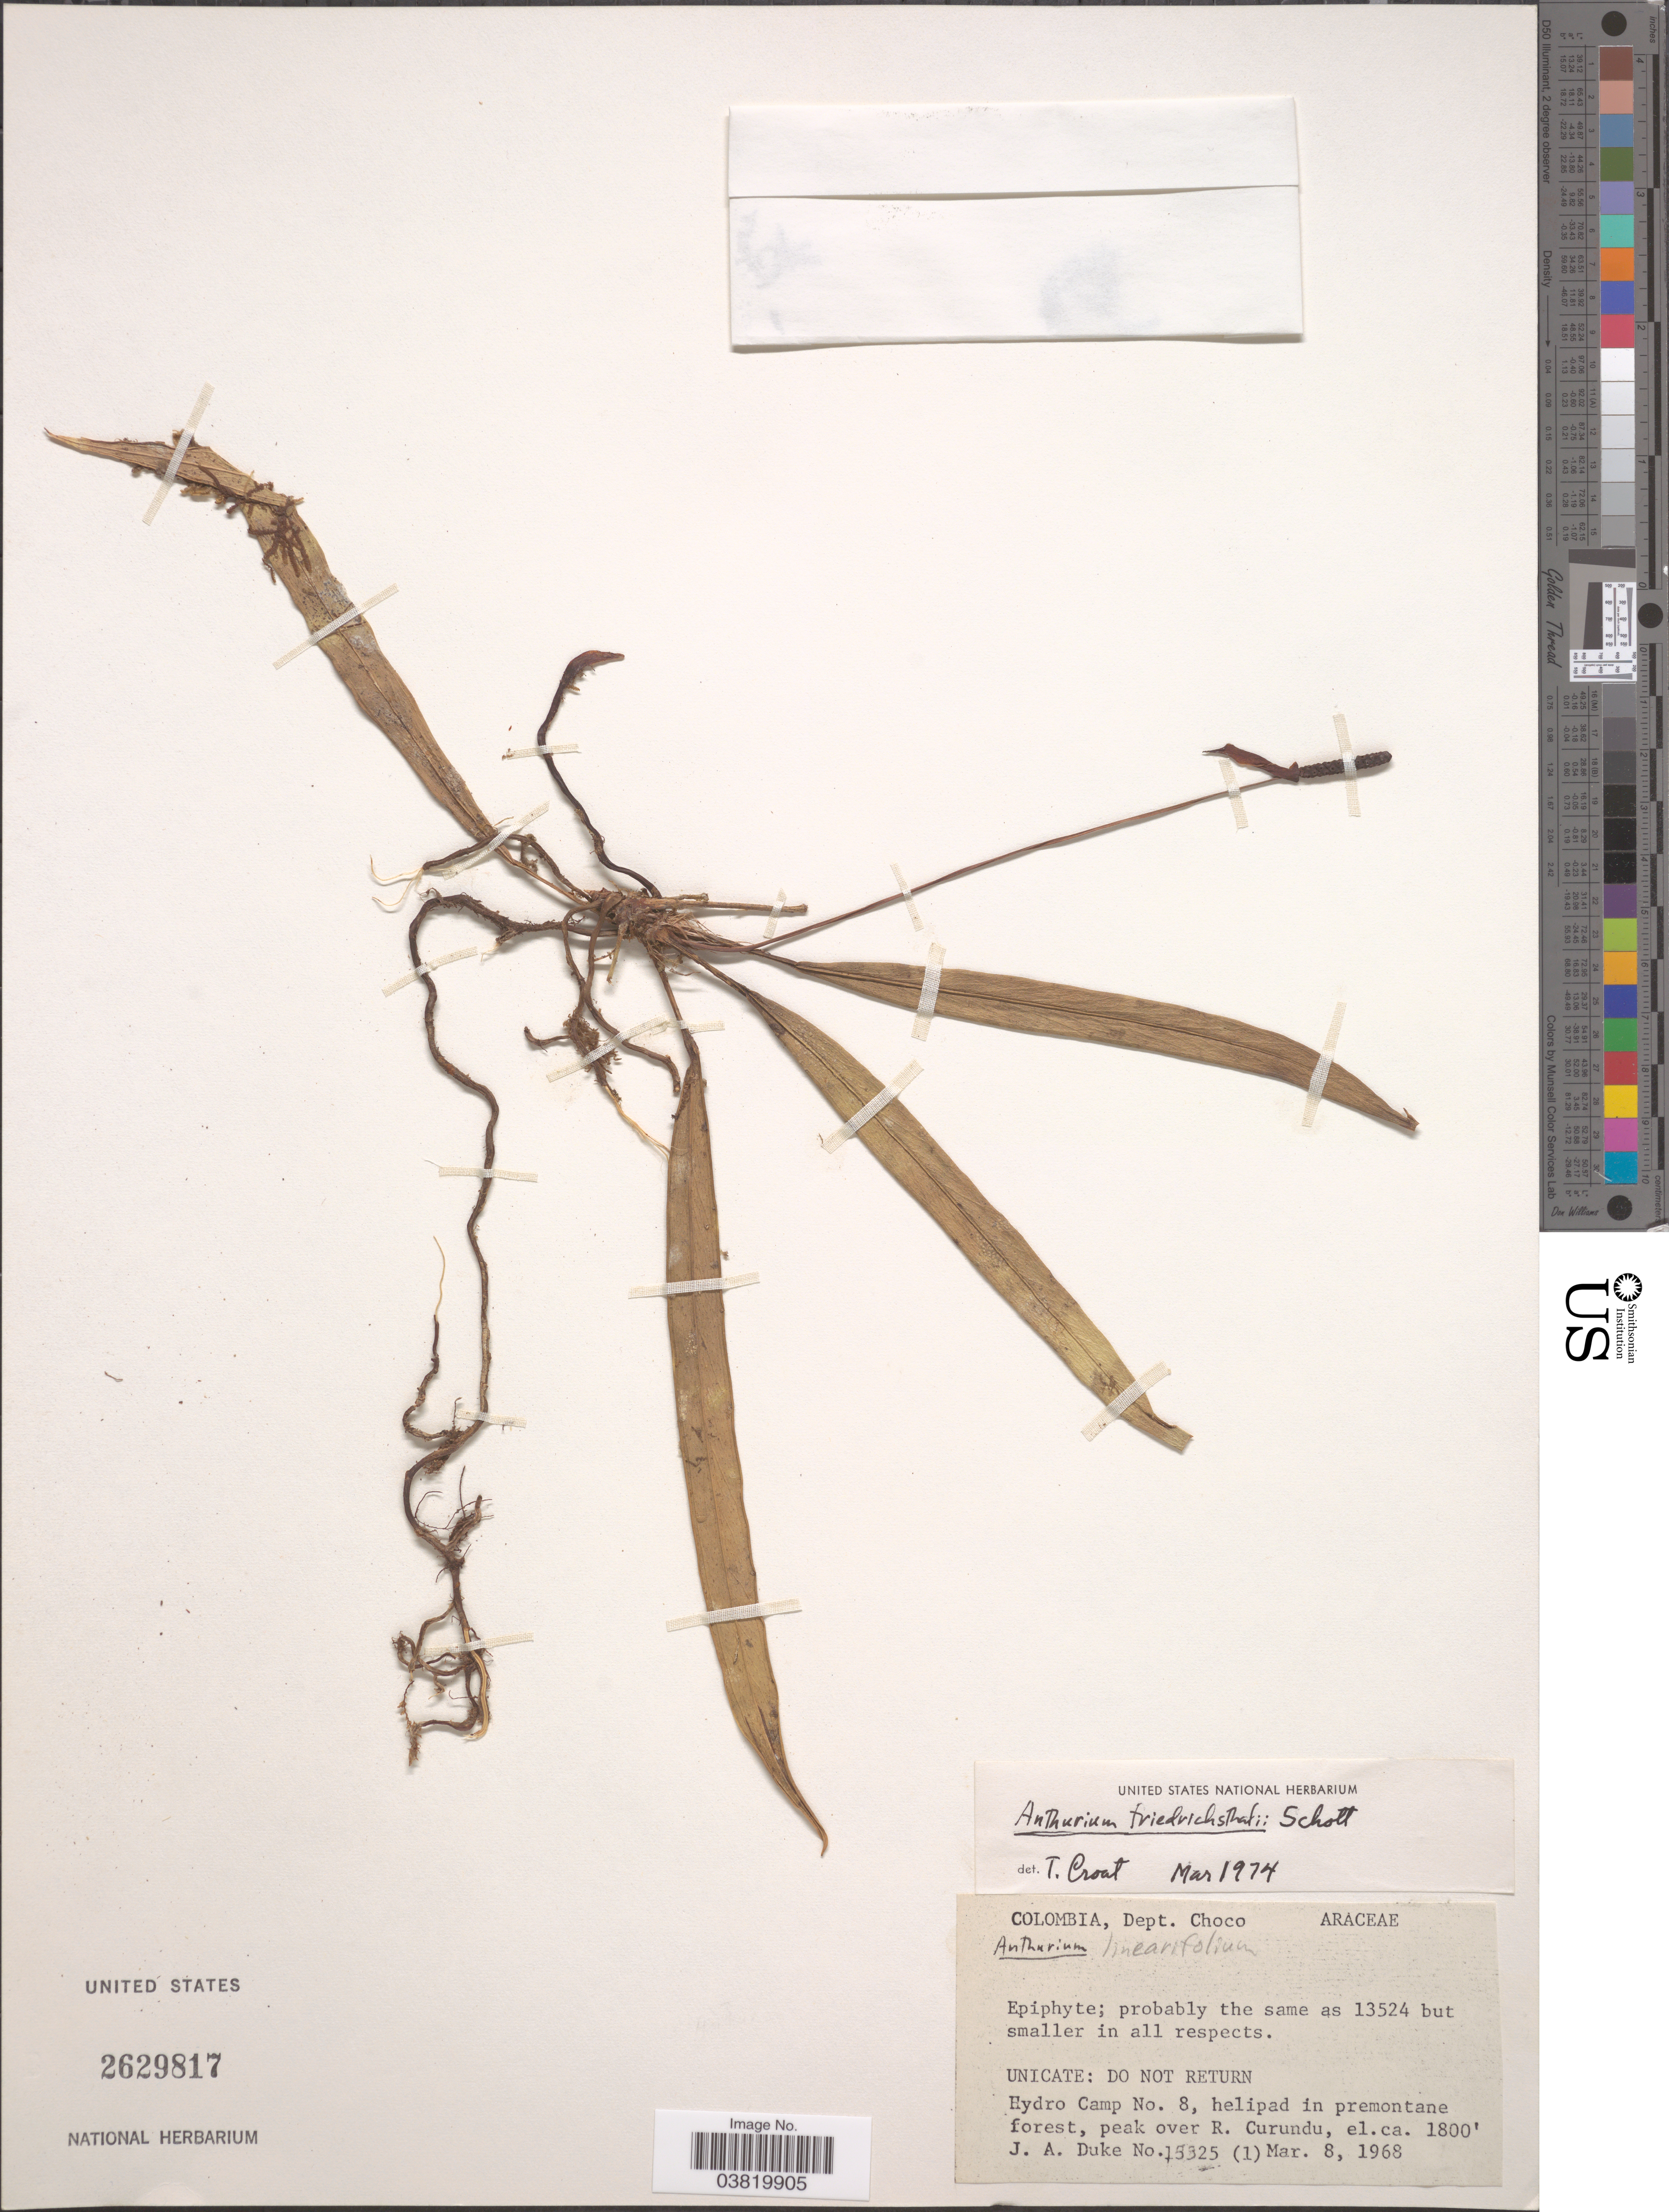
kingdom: Plantae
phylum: Tracheophyta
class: Liliopsida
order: Alismatales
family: Araceae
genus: Anthurium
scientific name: Anthurium friedrichsthalii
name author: Schott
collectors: J. A. Duke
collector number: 13325(1)*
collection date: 1968-03-08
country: Colombia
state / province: Chocó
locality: Dept. Choco. Hydro Camp No. 8, peak over R. Curundu.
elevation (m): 549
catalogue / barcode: US 2629817